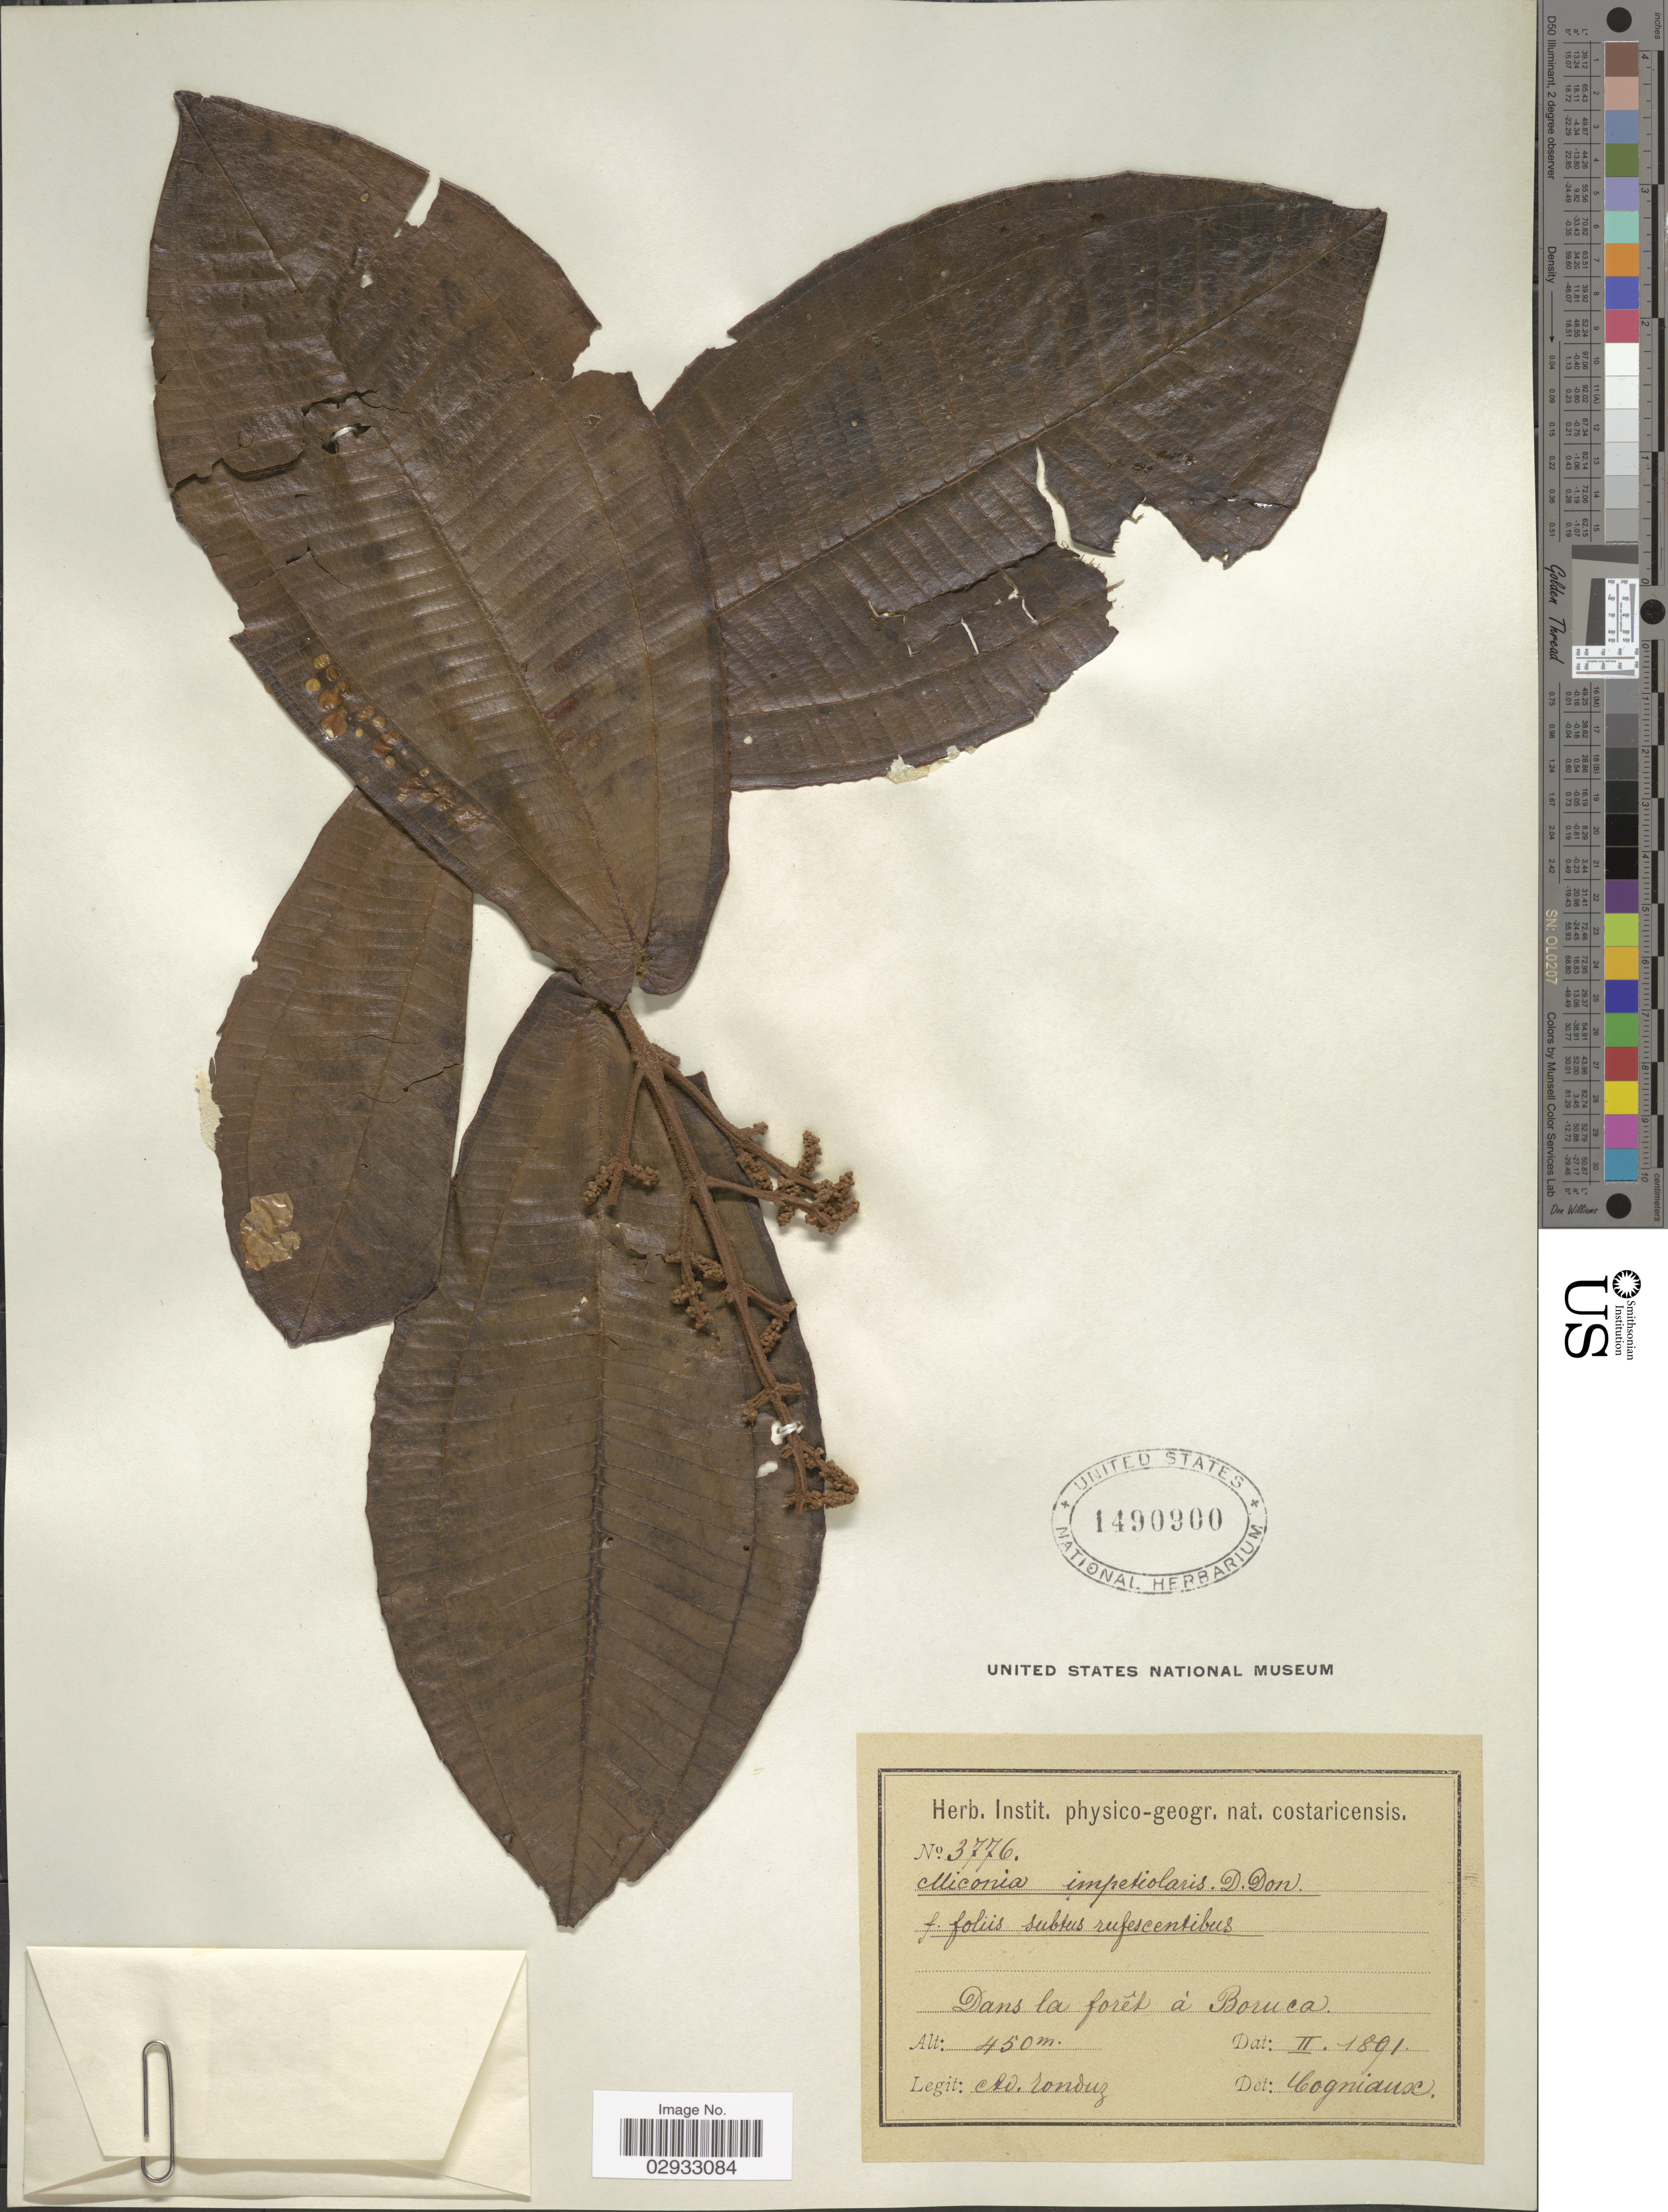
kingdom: Plantae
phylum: Tracheophyta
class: Magnoliopsida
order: Myrtales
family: Melastomataceae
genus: Miconia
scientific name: Miconia impetiolaris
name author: (Sw.) D. Don ex DC.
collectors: A. Tonduz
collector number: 3776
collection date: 1891-02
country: Costa Rica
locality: Dans la Forêt à Boruca.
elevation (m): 450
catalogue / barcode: US 1490900